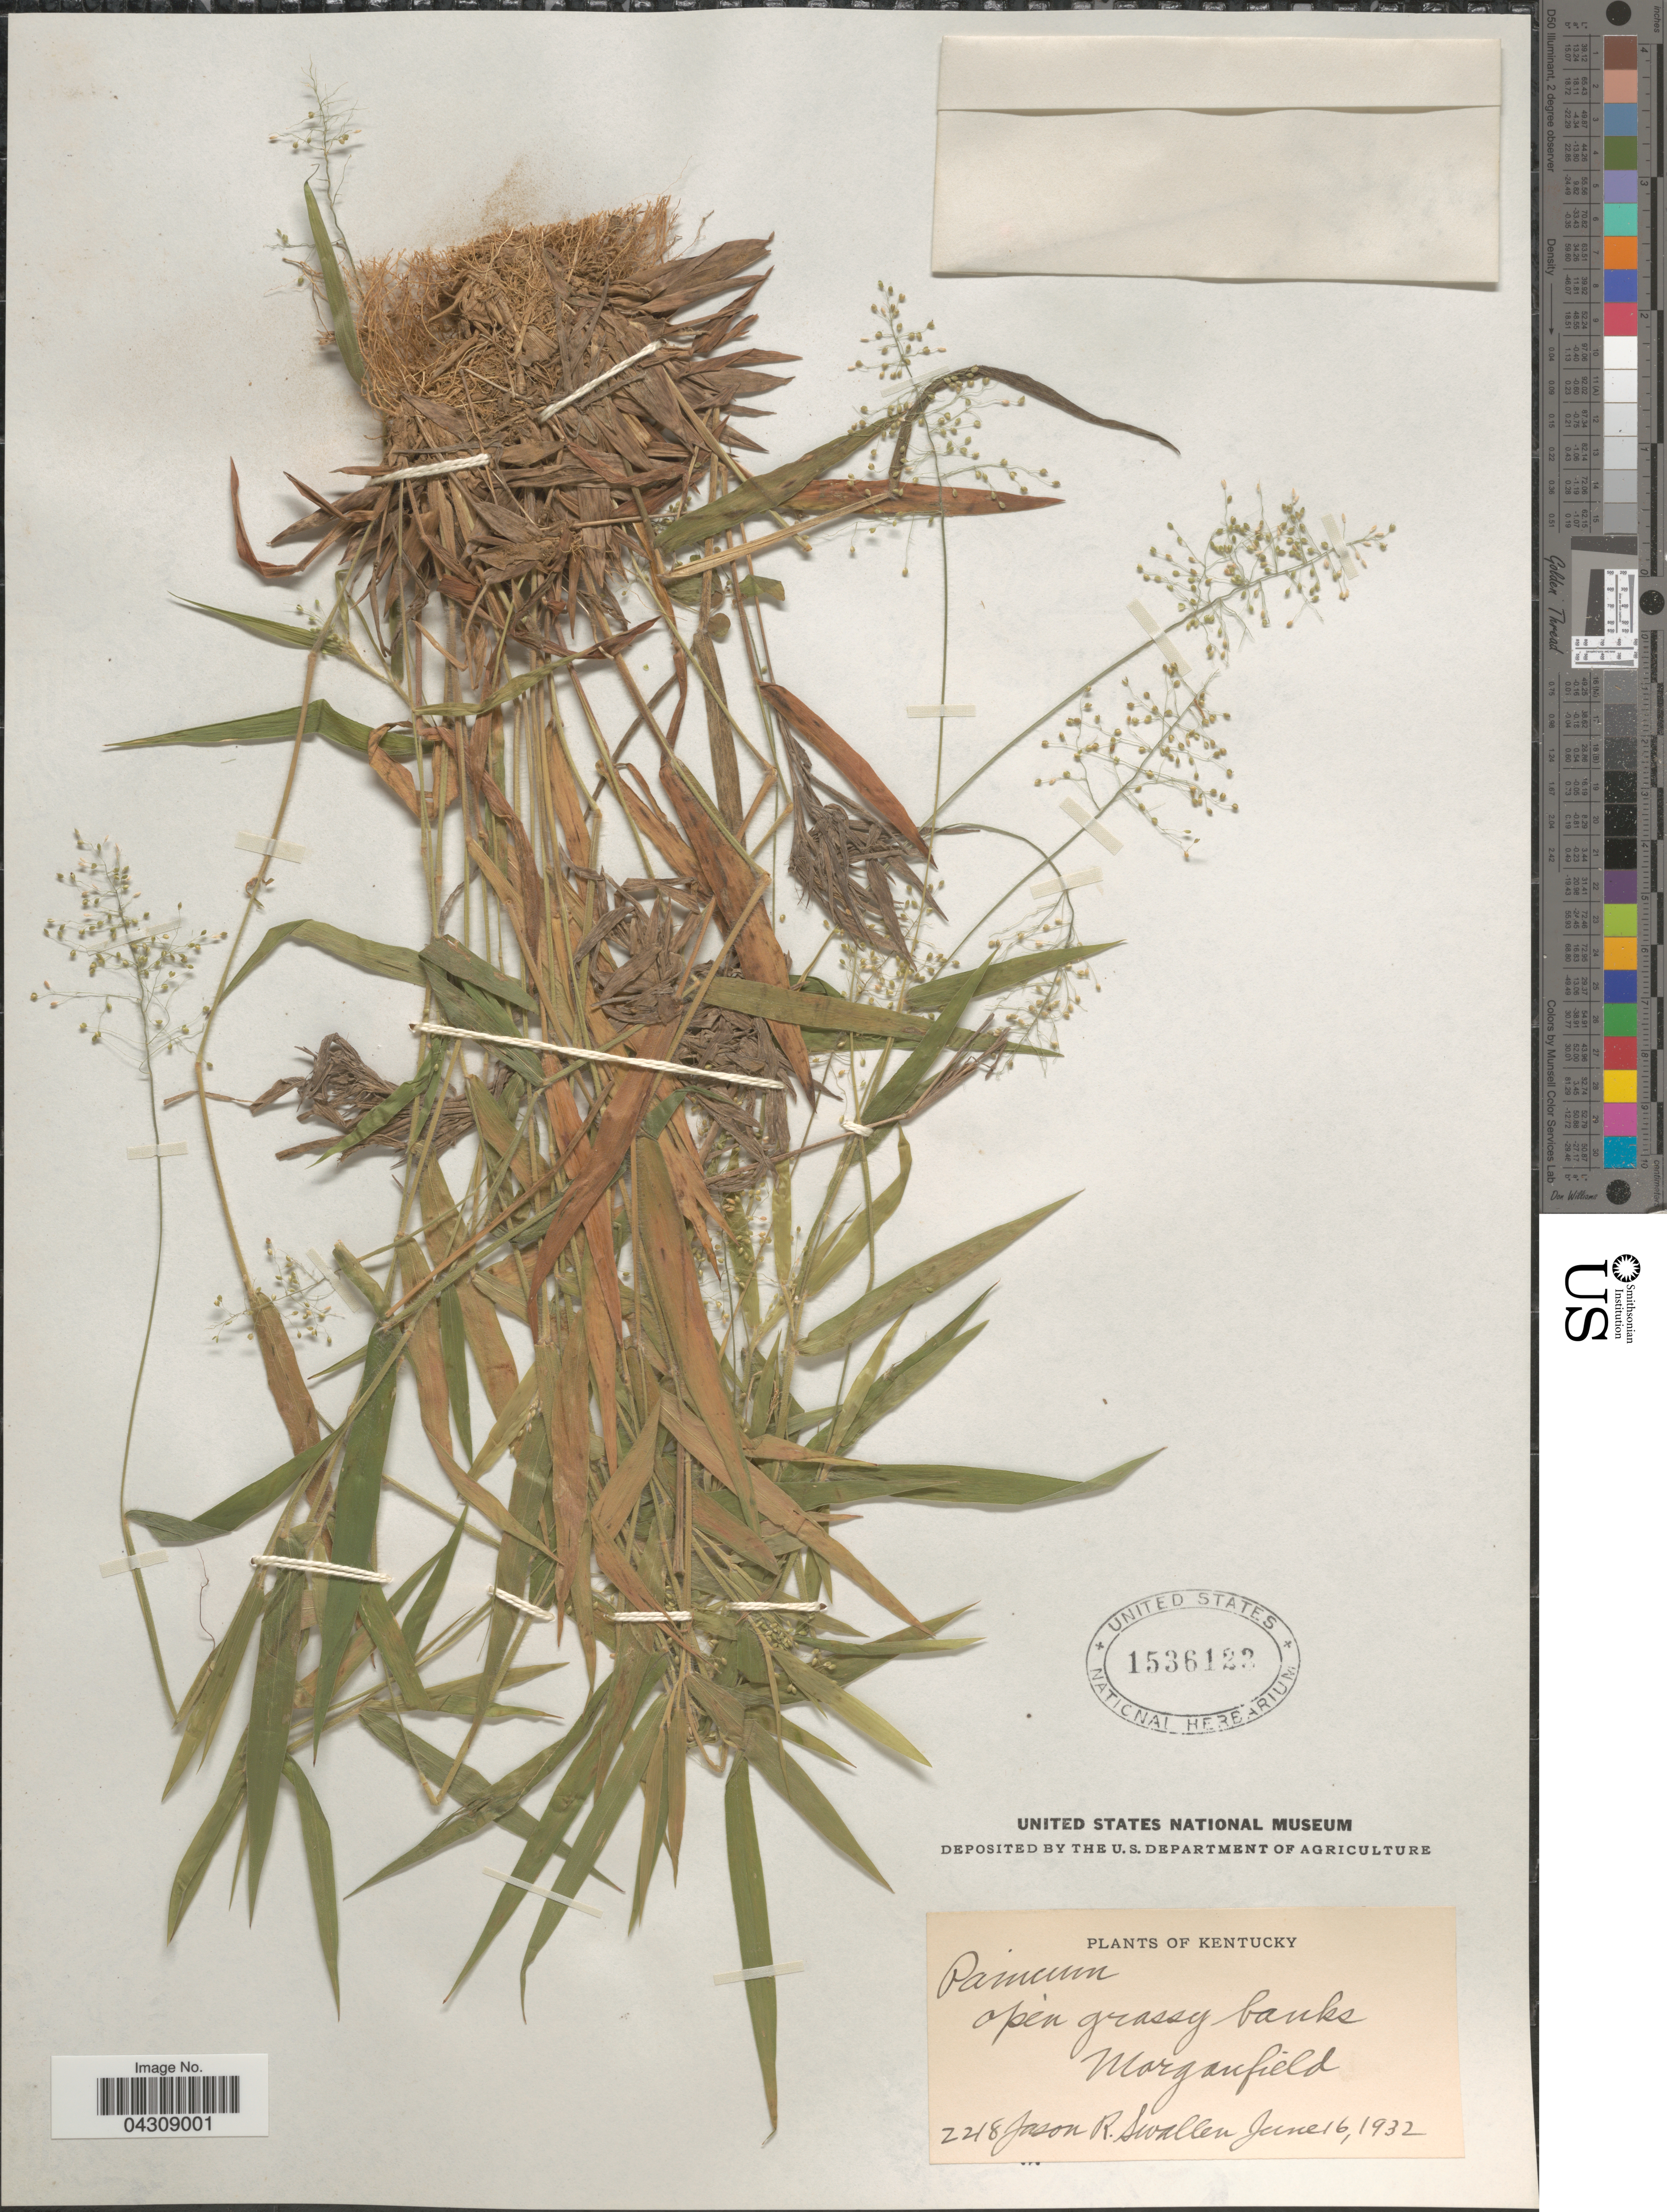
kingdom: Plantae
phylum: Tracheophyta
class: Liliopsida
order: Poales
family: Poaceae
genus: Dichanthelium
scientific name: Dichanthelium acuminatum var. acuminatum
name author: (Sw.) Gould & C.A. Clark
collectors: J. R. Swallen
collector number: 2218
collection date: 1932-06-16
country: United States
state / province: Kentucky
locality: Morganfield.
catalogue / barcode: US 1536122